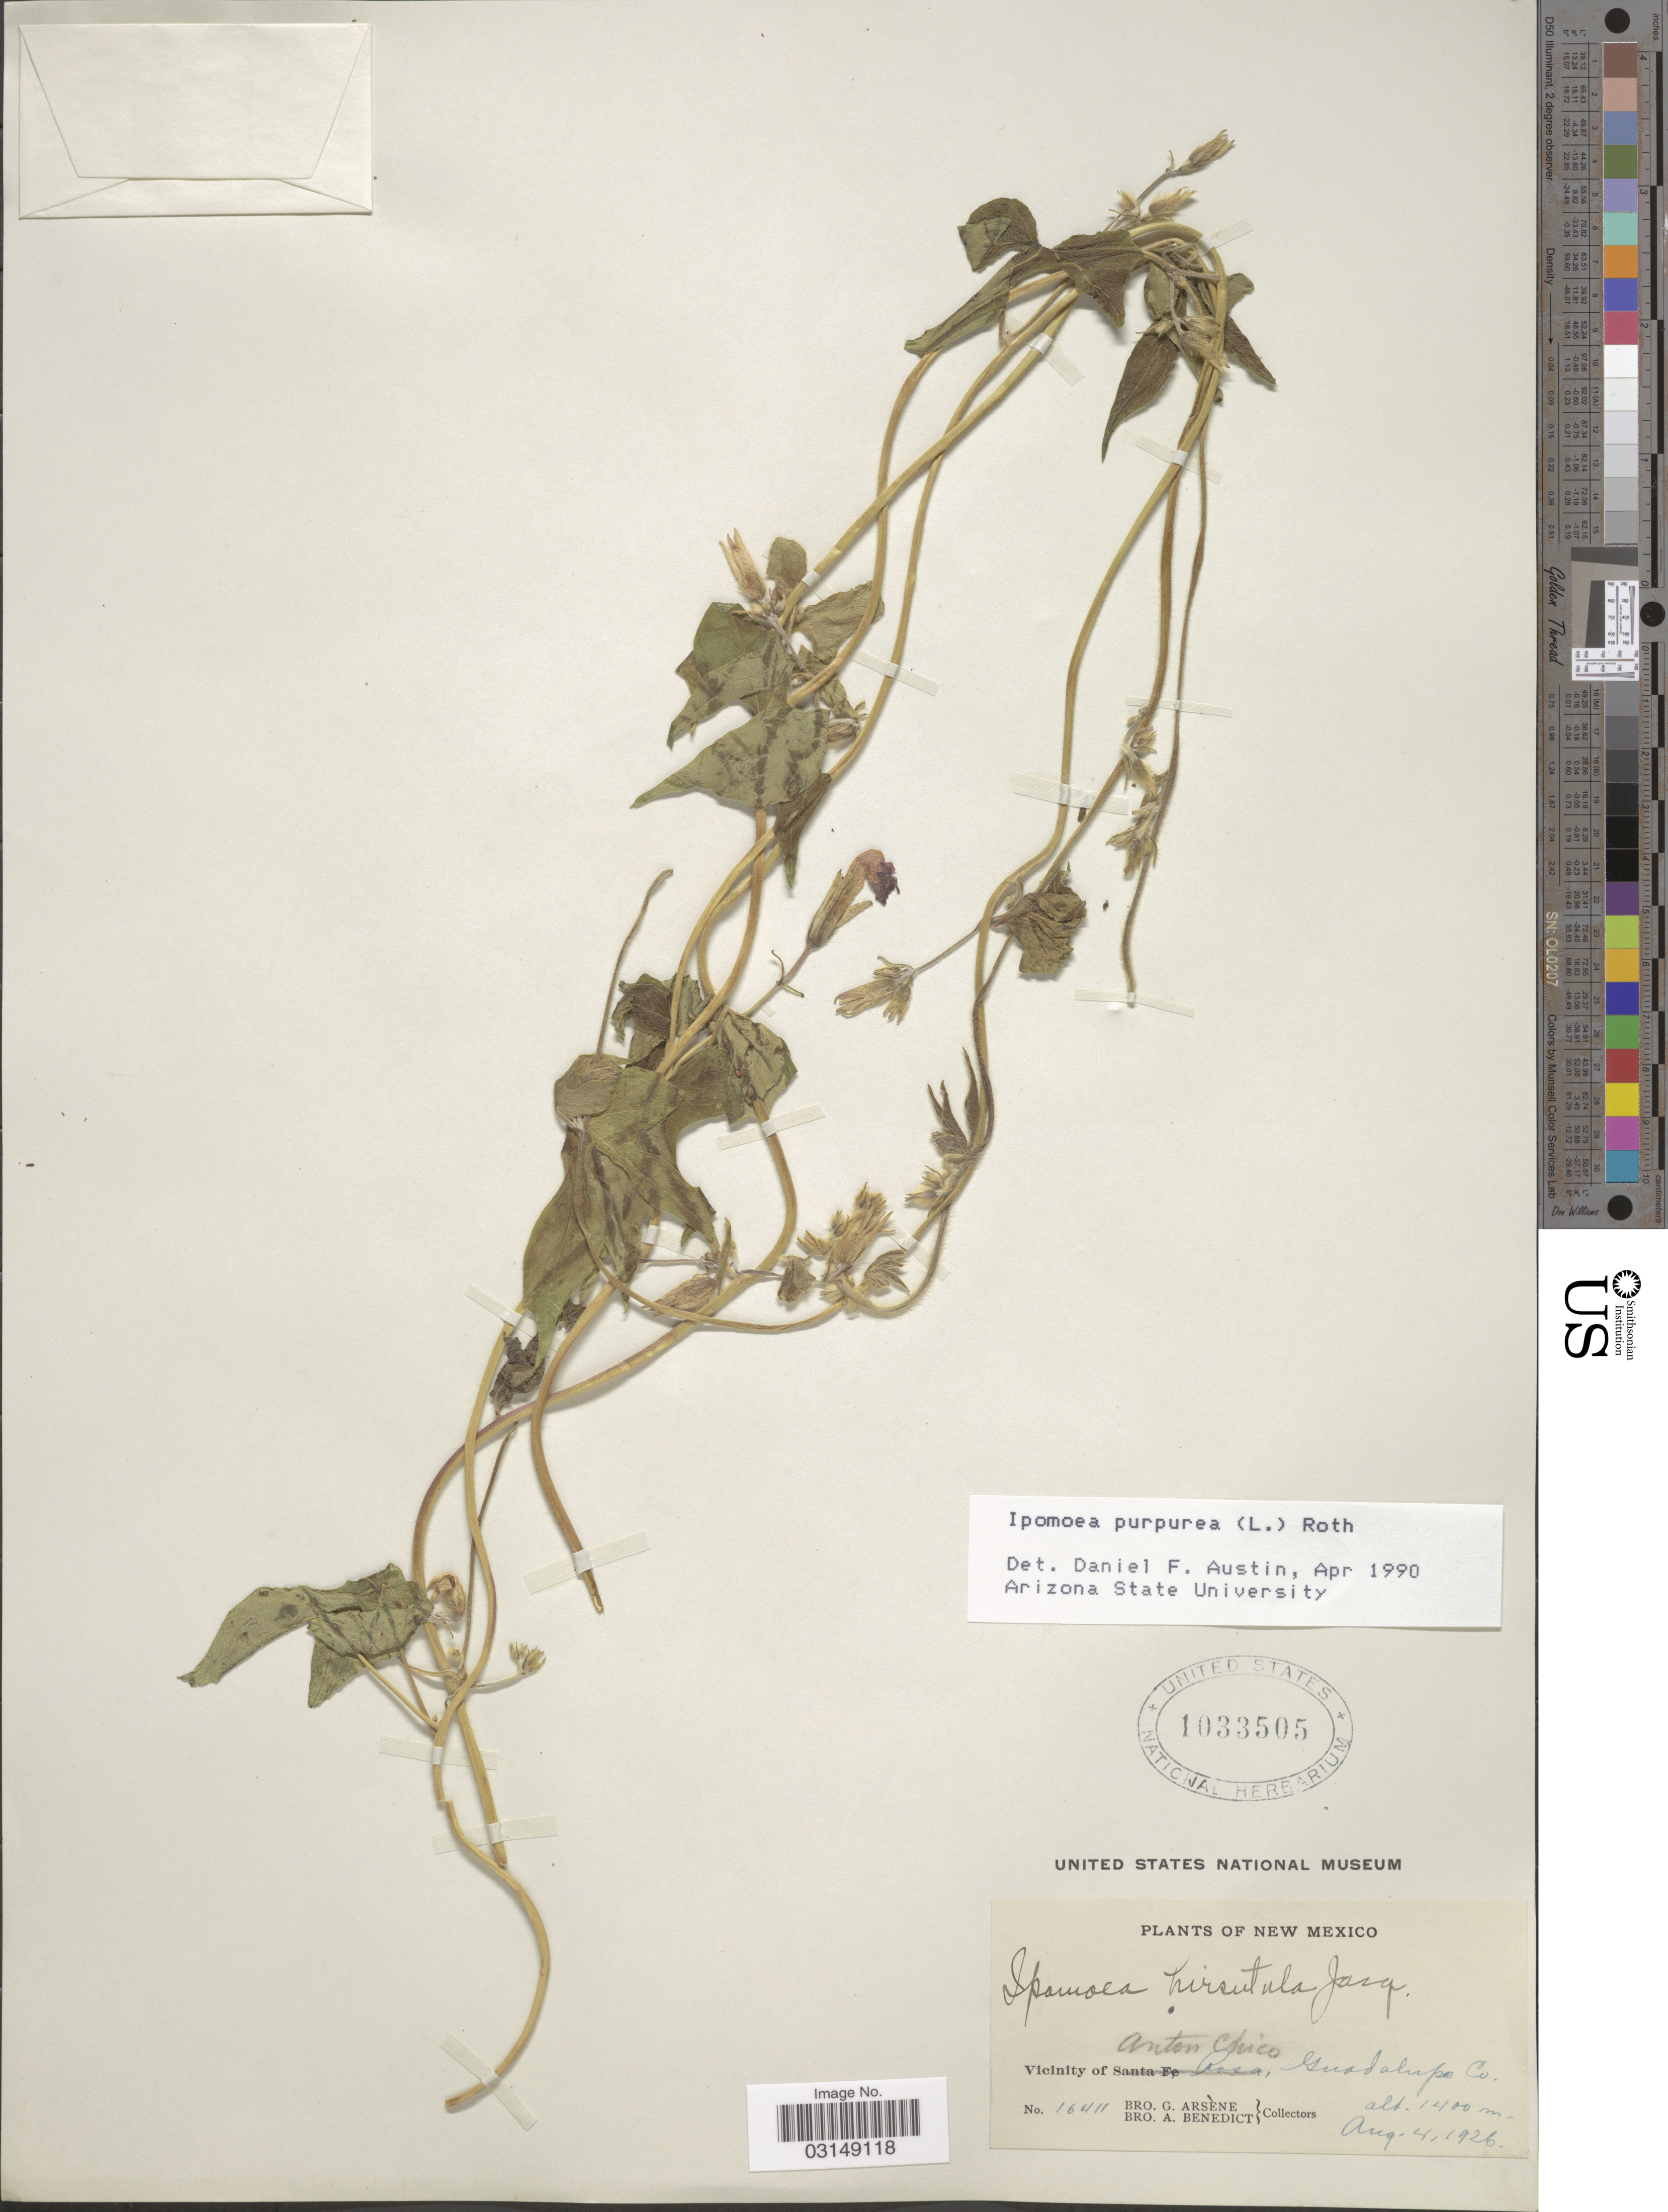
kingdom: Plantae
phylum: Tracheophyta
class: Magnoliopsida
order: Solanales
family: Convolvulaceae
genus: Ipomoea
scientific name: Ipomoea purpurea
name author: (L.) Roth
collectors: Bro. G. Arsène & Bro. A. Benedict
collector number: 16411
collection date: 1926-08-04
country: United States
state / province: New Mexico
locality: Vicinity of Anton Chico. Guadalupe Co.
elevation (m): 1400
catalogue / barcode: US 1033505